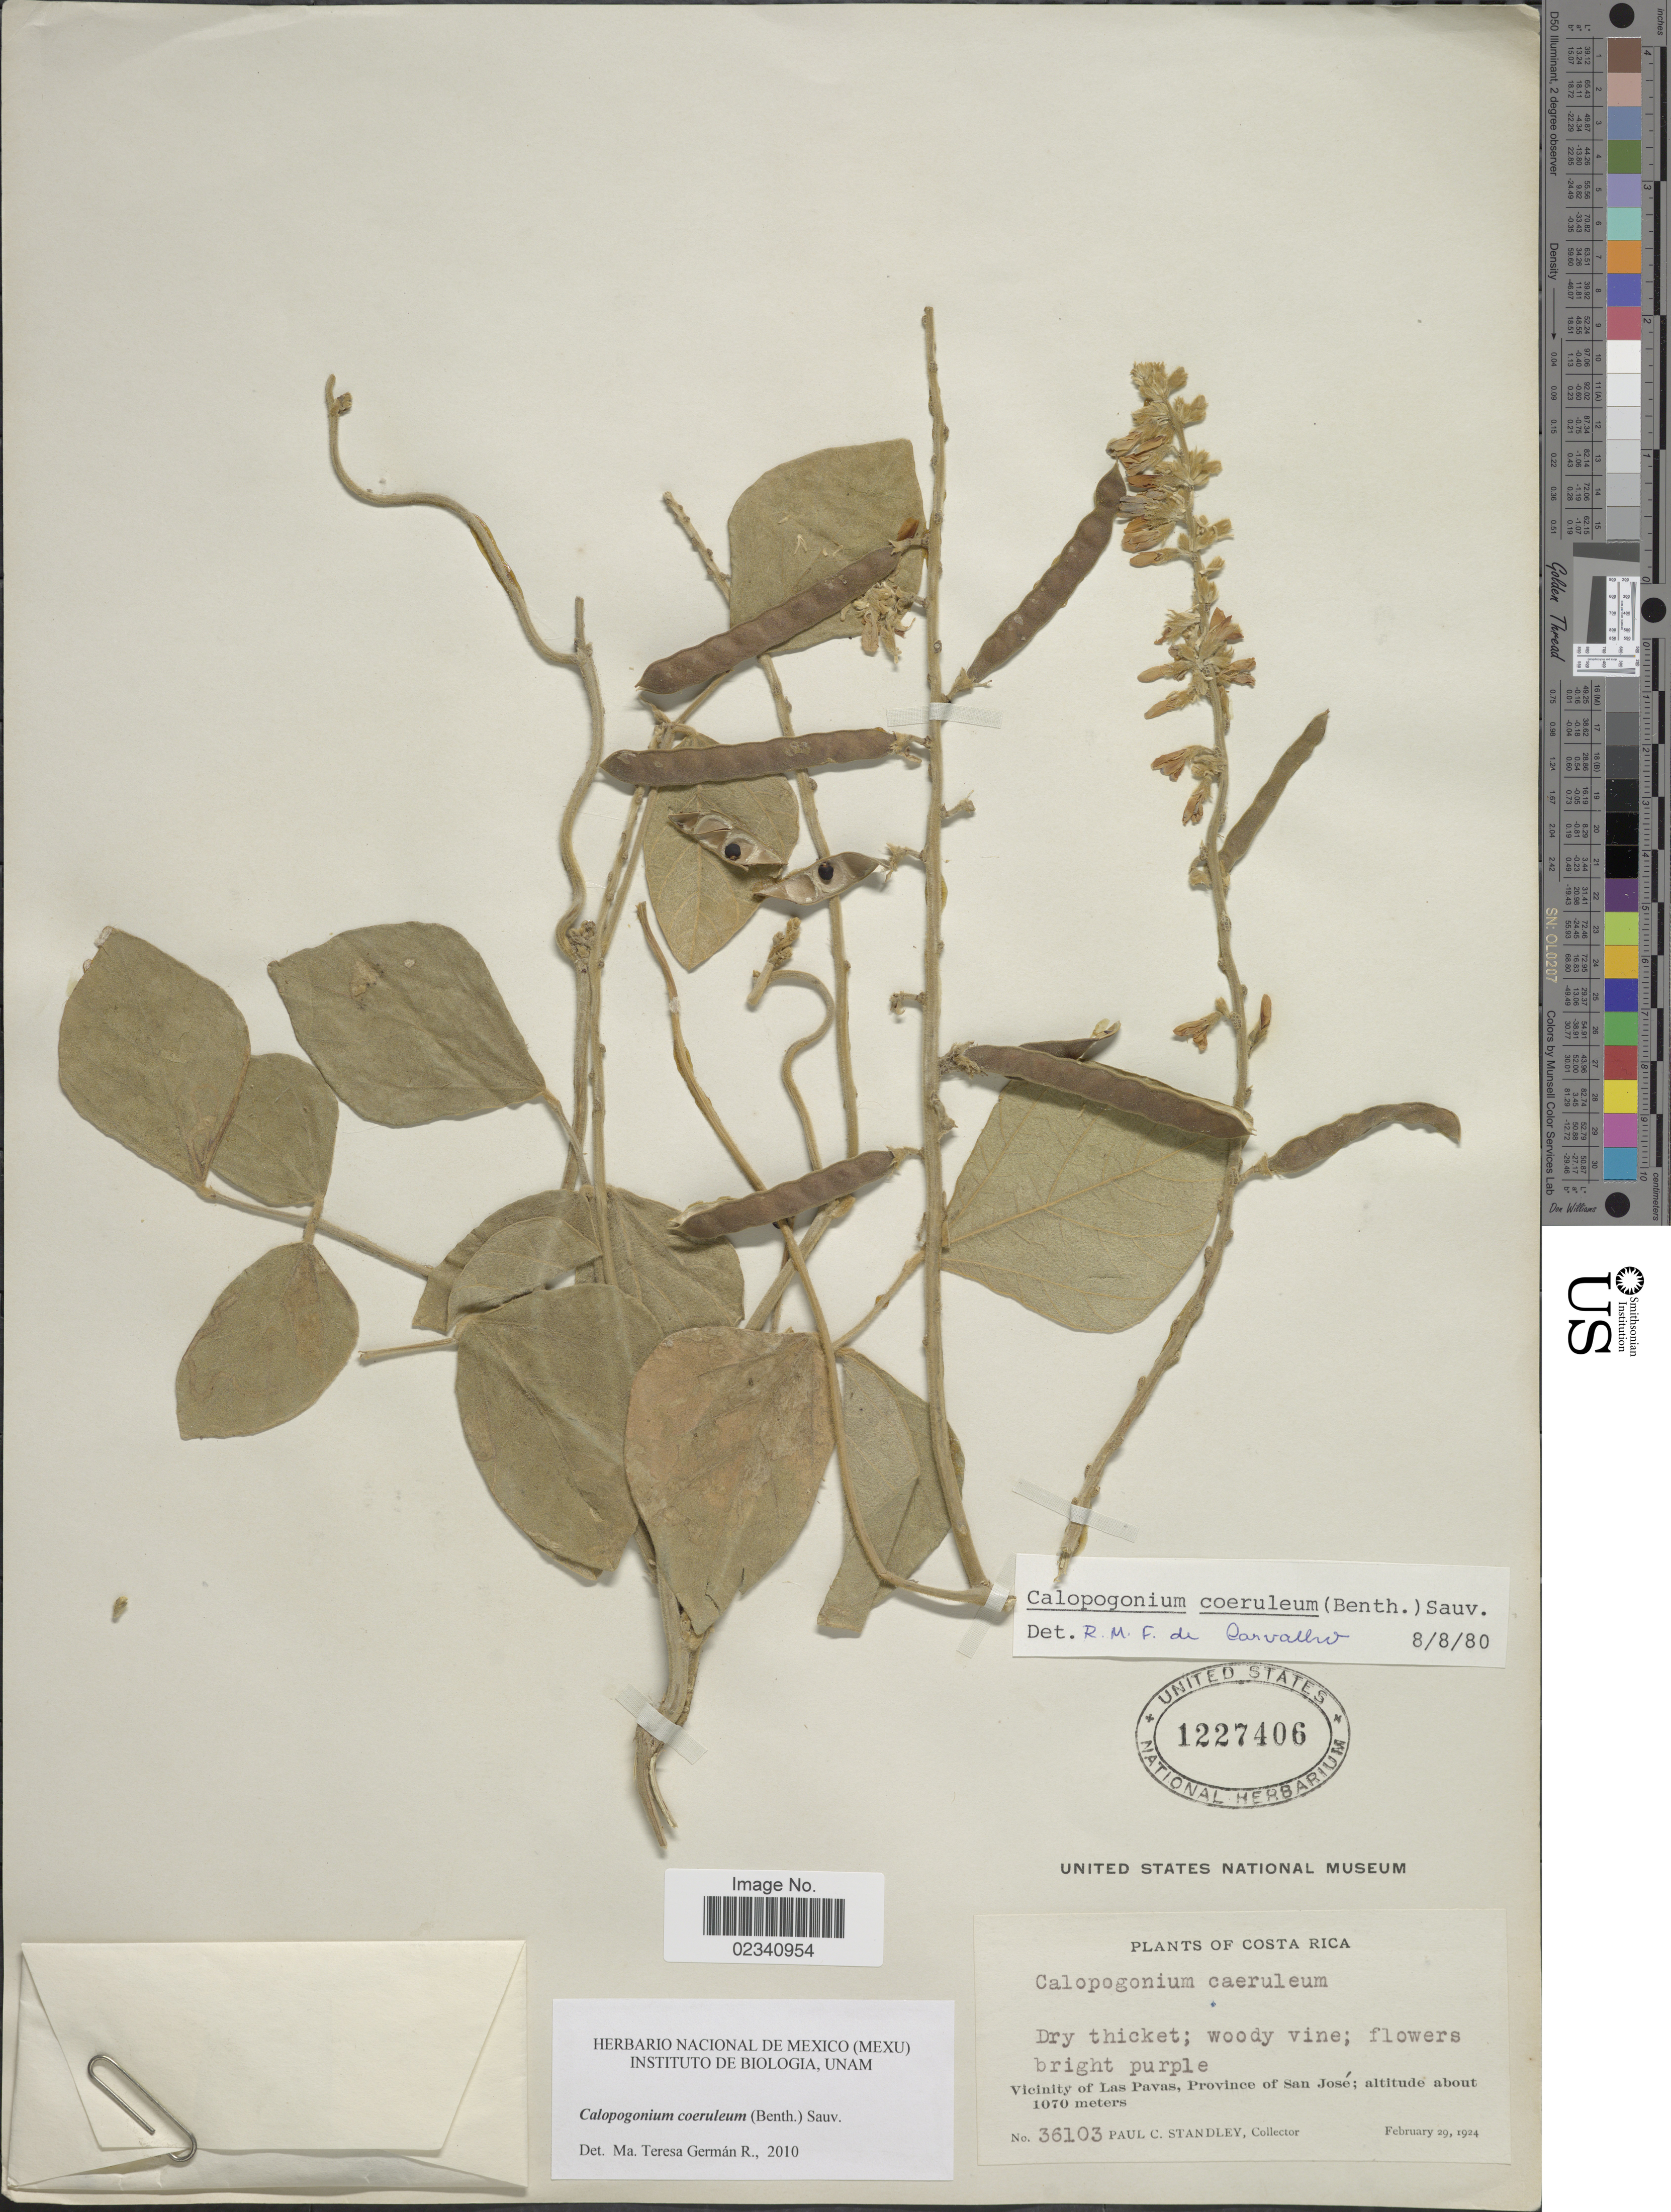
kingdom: Plantae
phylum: Tracheophyta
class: Magnoliopsida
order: Fabales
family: Fabaceae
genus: Calopogonium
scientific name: Calopogonium caeruleum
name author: (Benth.) C. Wright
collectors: P. C. Standley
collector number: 36103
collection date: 1924-02-29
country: Costa Rica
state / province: San José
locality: Vicinity of Las Pavas, Province of San Jose,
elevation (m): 1070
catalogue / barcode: US 1227406